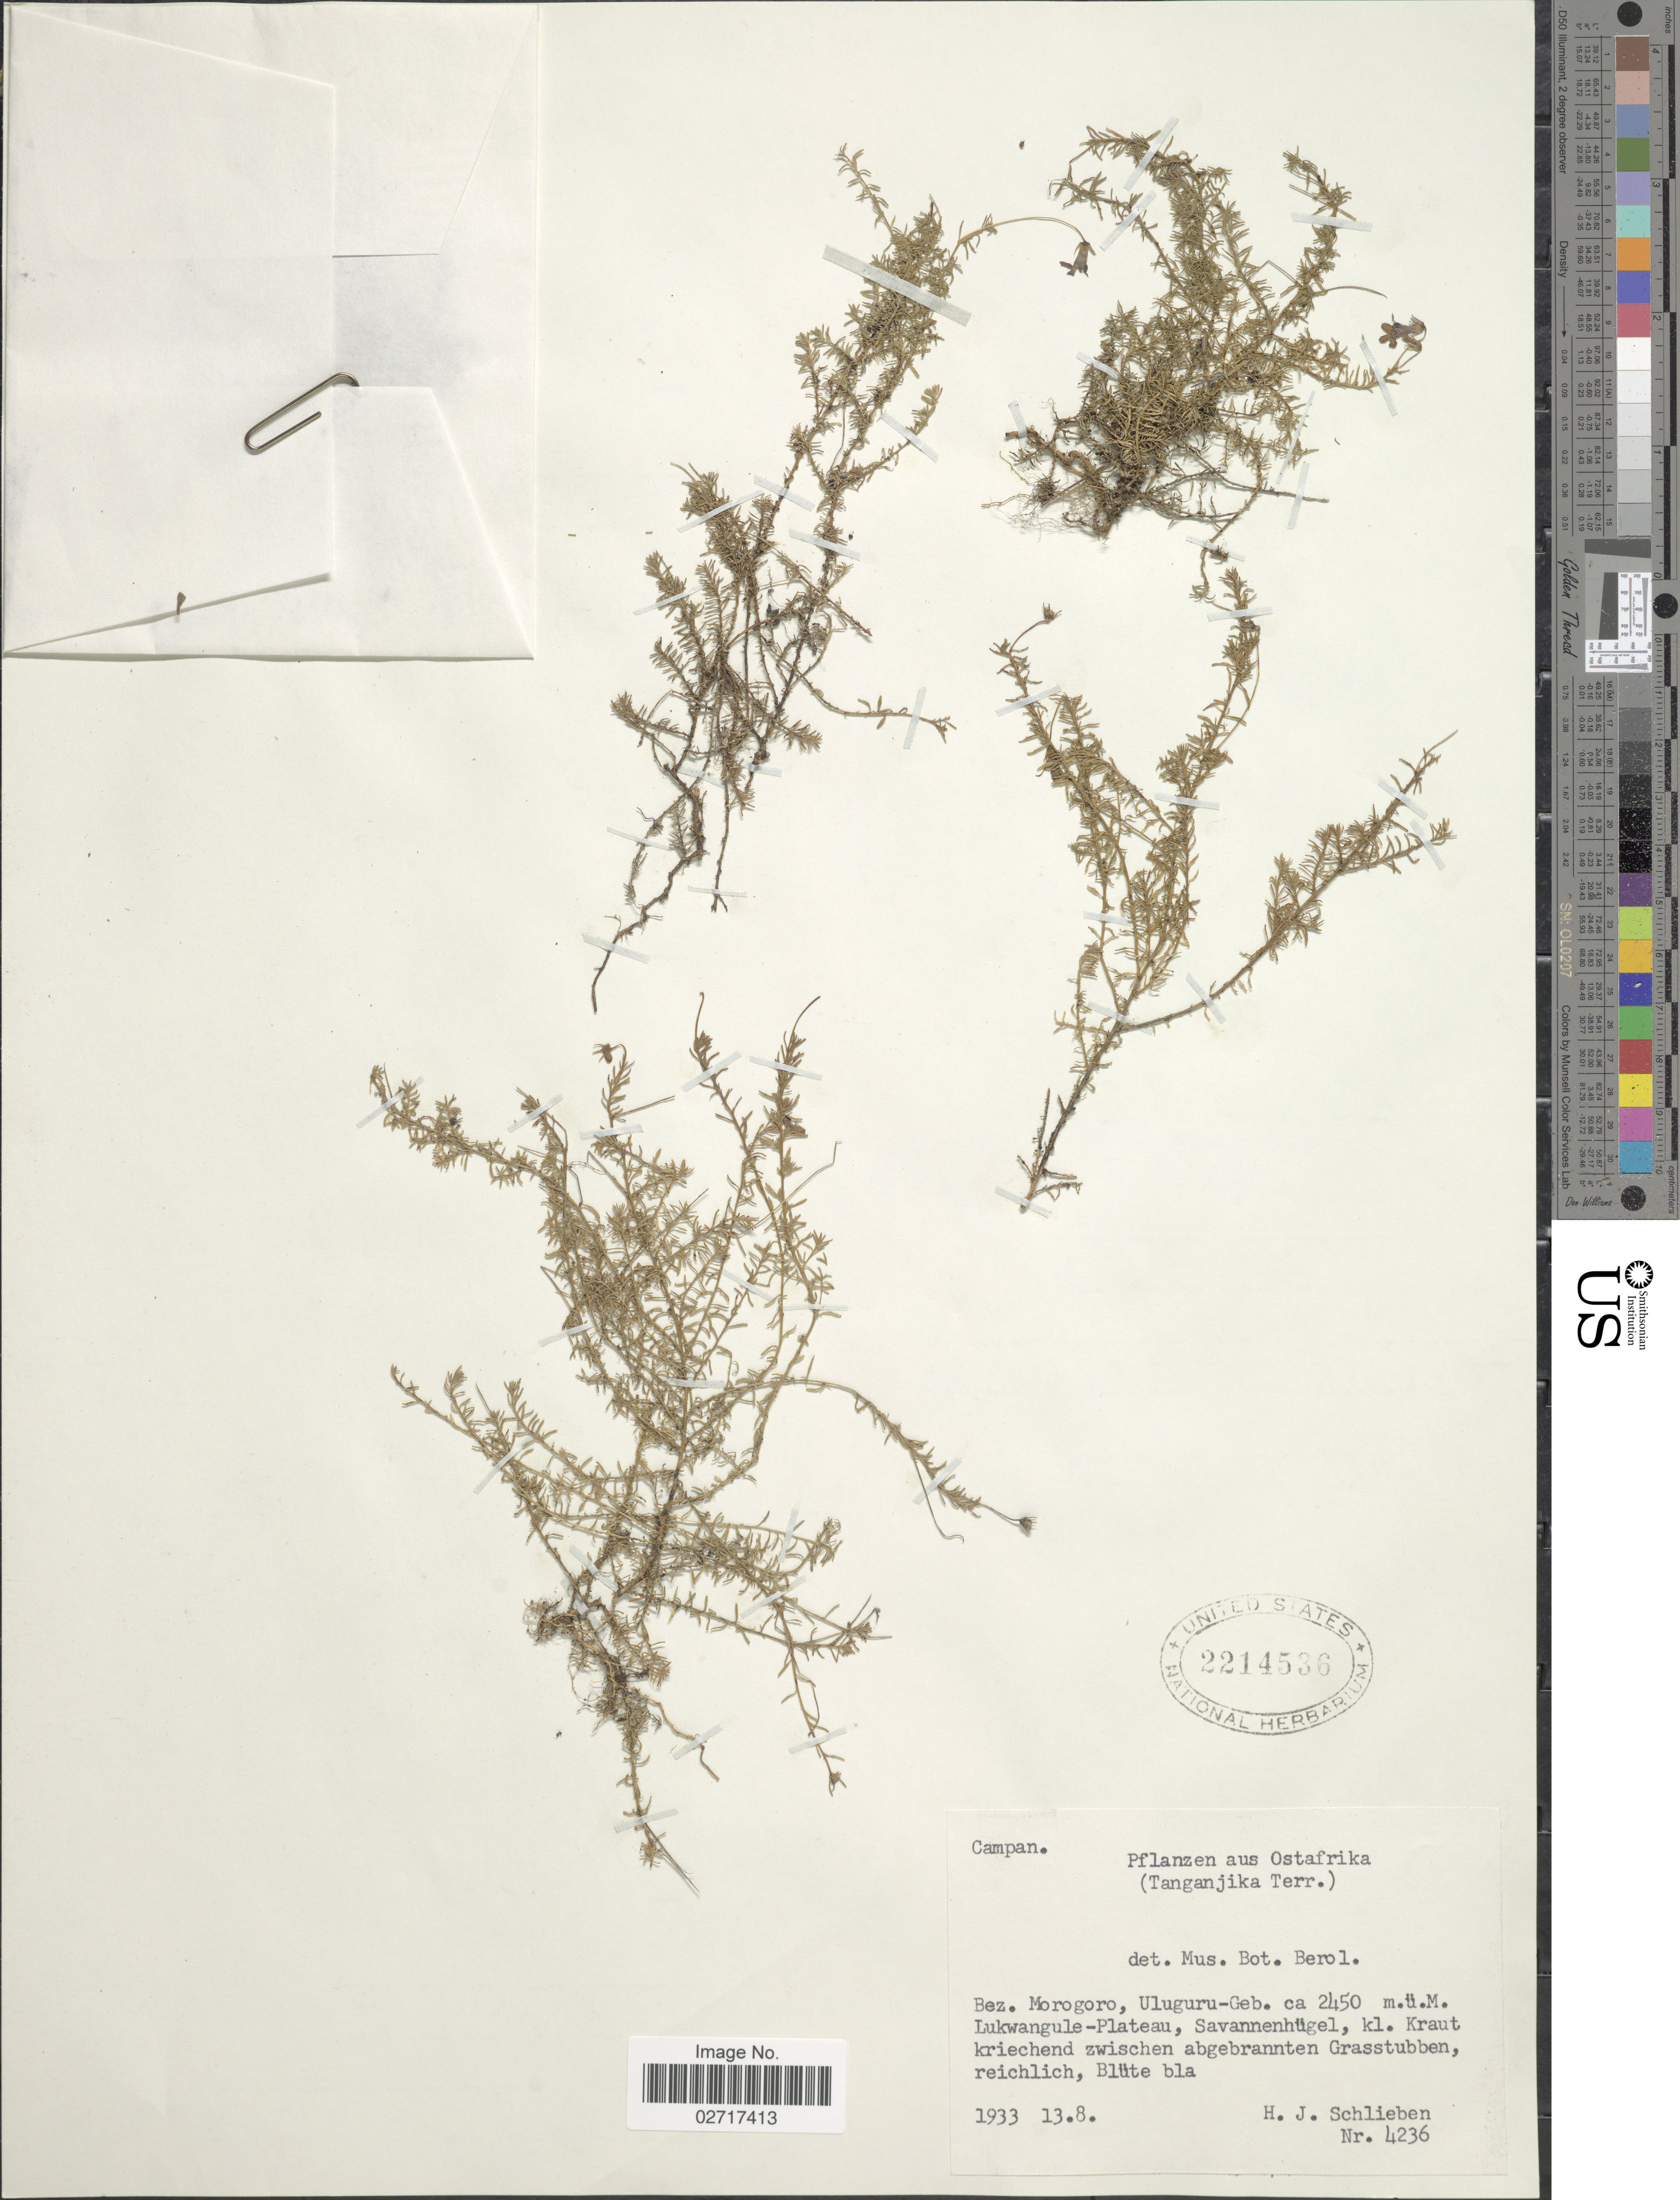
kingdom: Plantae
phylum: Tracheophyta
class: Magnoliopsida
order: Asterales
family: Campanulaceae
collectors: H. J. Schlieben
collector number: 4236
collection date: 1933-08-13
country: Tanzania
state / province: Morogoro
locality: Ostafrika (Tanganjika Terr.). Bez. Morogoro, Uluguru-Geb. Lukwangule-Plateau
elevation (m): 2450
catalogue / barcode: US 2214536